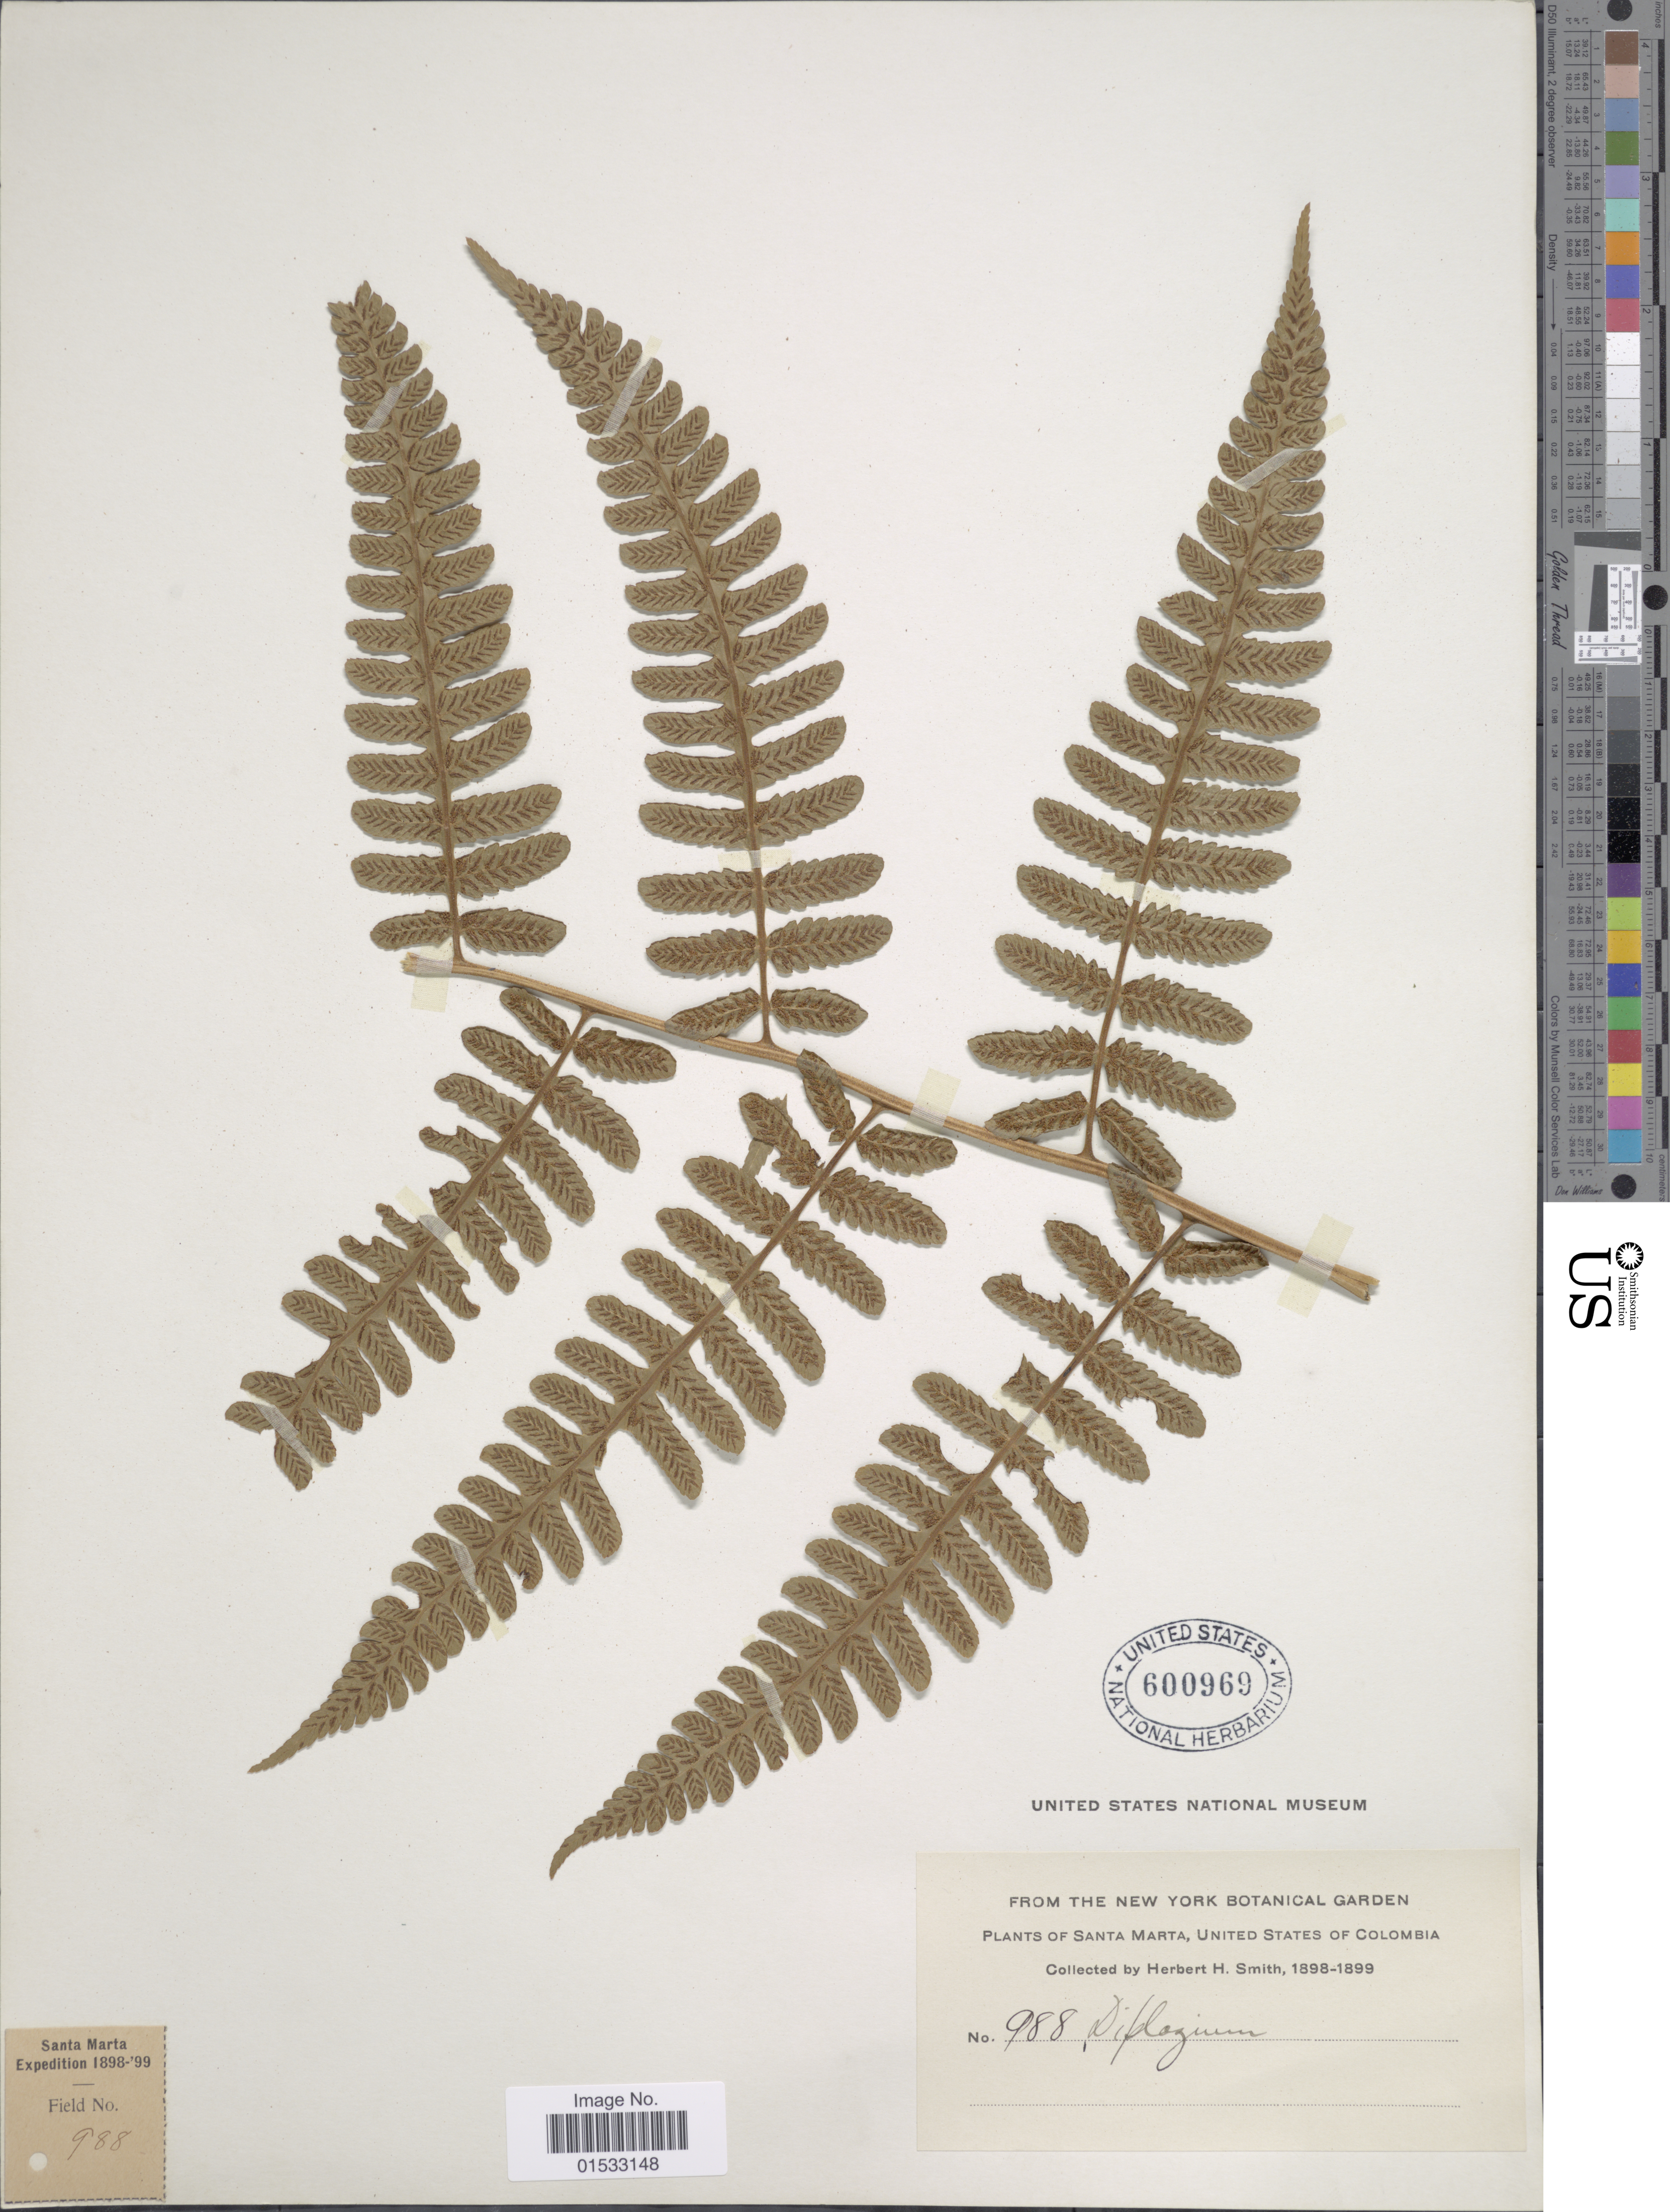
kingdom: Plantae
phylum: Tracheophyta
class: Polypodiopsida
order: Polypodiales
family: Athyriaceae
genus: Diplazium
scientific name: Diplazium striatum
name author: (L.) C. Presl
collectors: Herbert H. Smith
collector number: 988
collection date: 1898/1899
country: Colombia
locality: Santa Marta, United States of Colombia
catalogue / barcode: US 600696